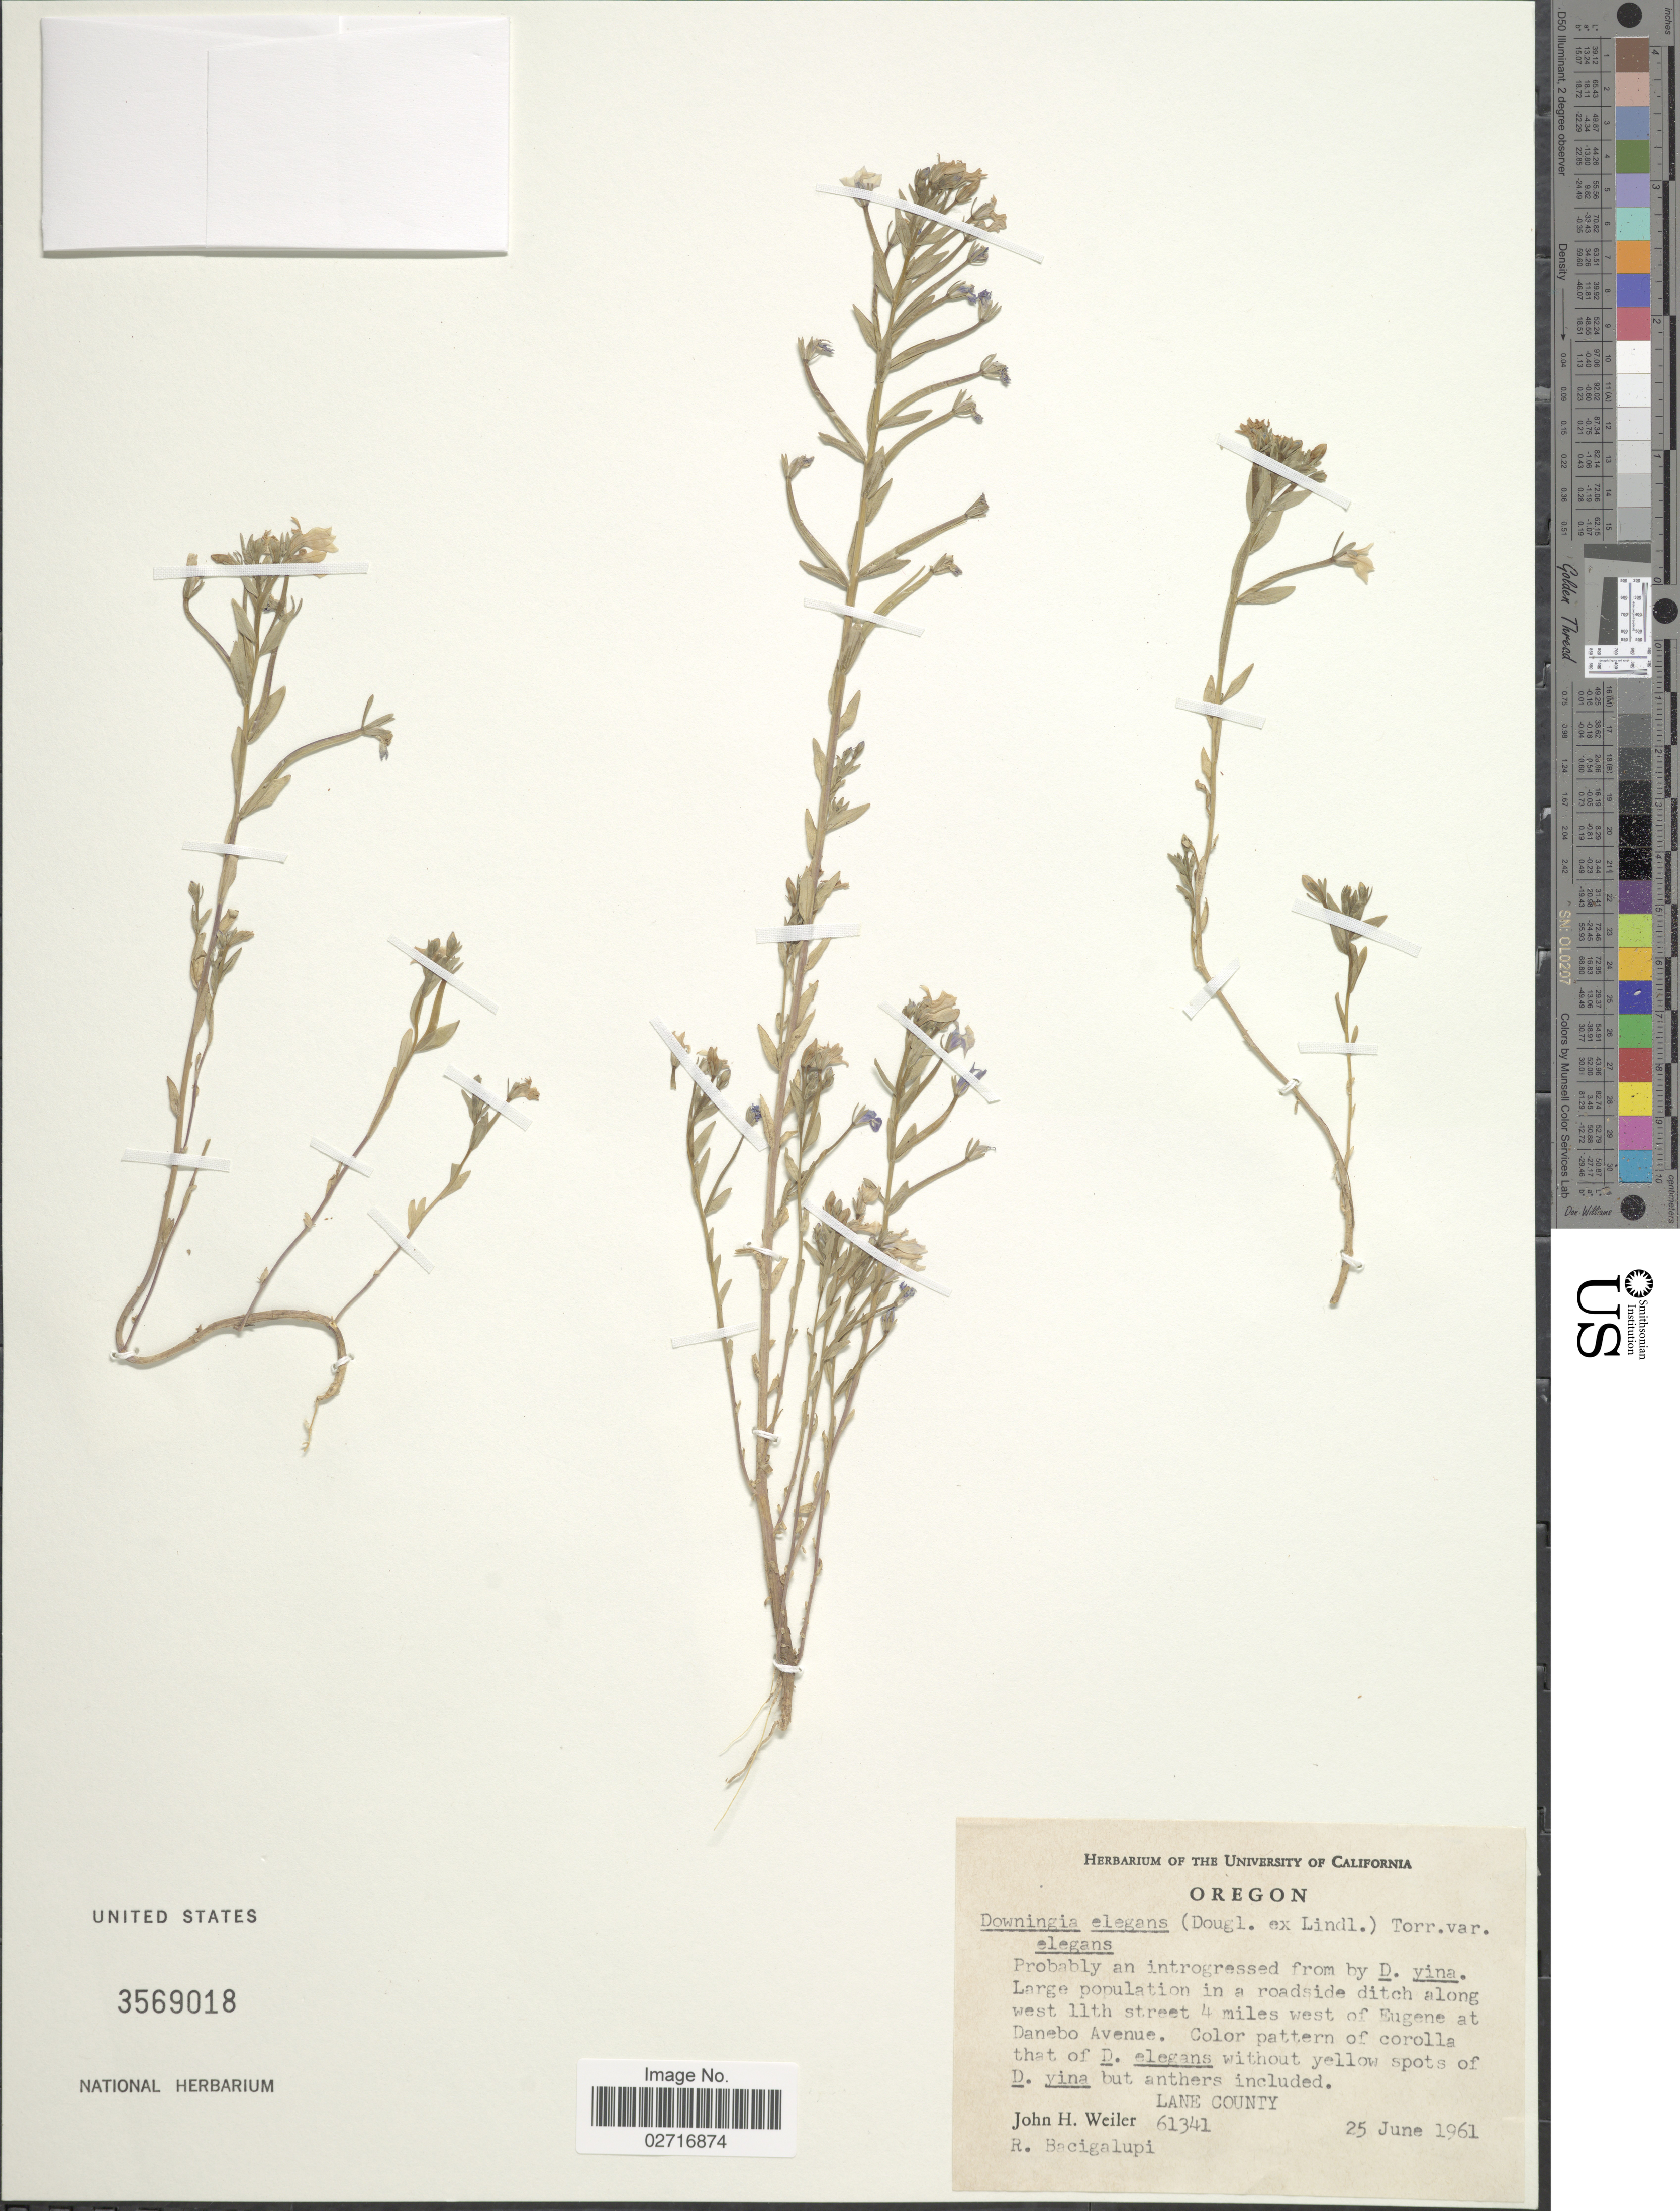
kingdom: Plantae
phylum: Tracheophyta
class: Magnoliopsida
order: Asterales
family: Campanulaceae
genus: Downingia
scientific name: Downingia elegans var. elegans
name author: (Douglas ex Lindl.) Torr. ex A. Gray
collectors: J. H. Weiler & R. Bacigalupi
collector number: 61341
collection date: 1961-06-25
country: United States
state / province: Oregon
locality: In a roadside ditch along west 11th street 4 miles west of Eugene at Danebo Avenue, Lane County.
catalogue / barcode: US 3569018